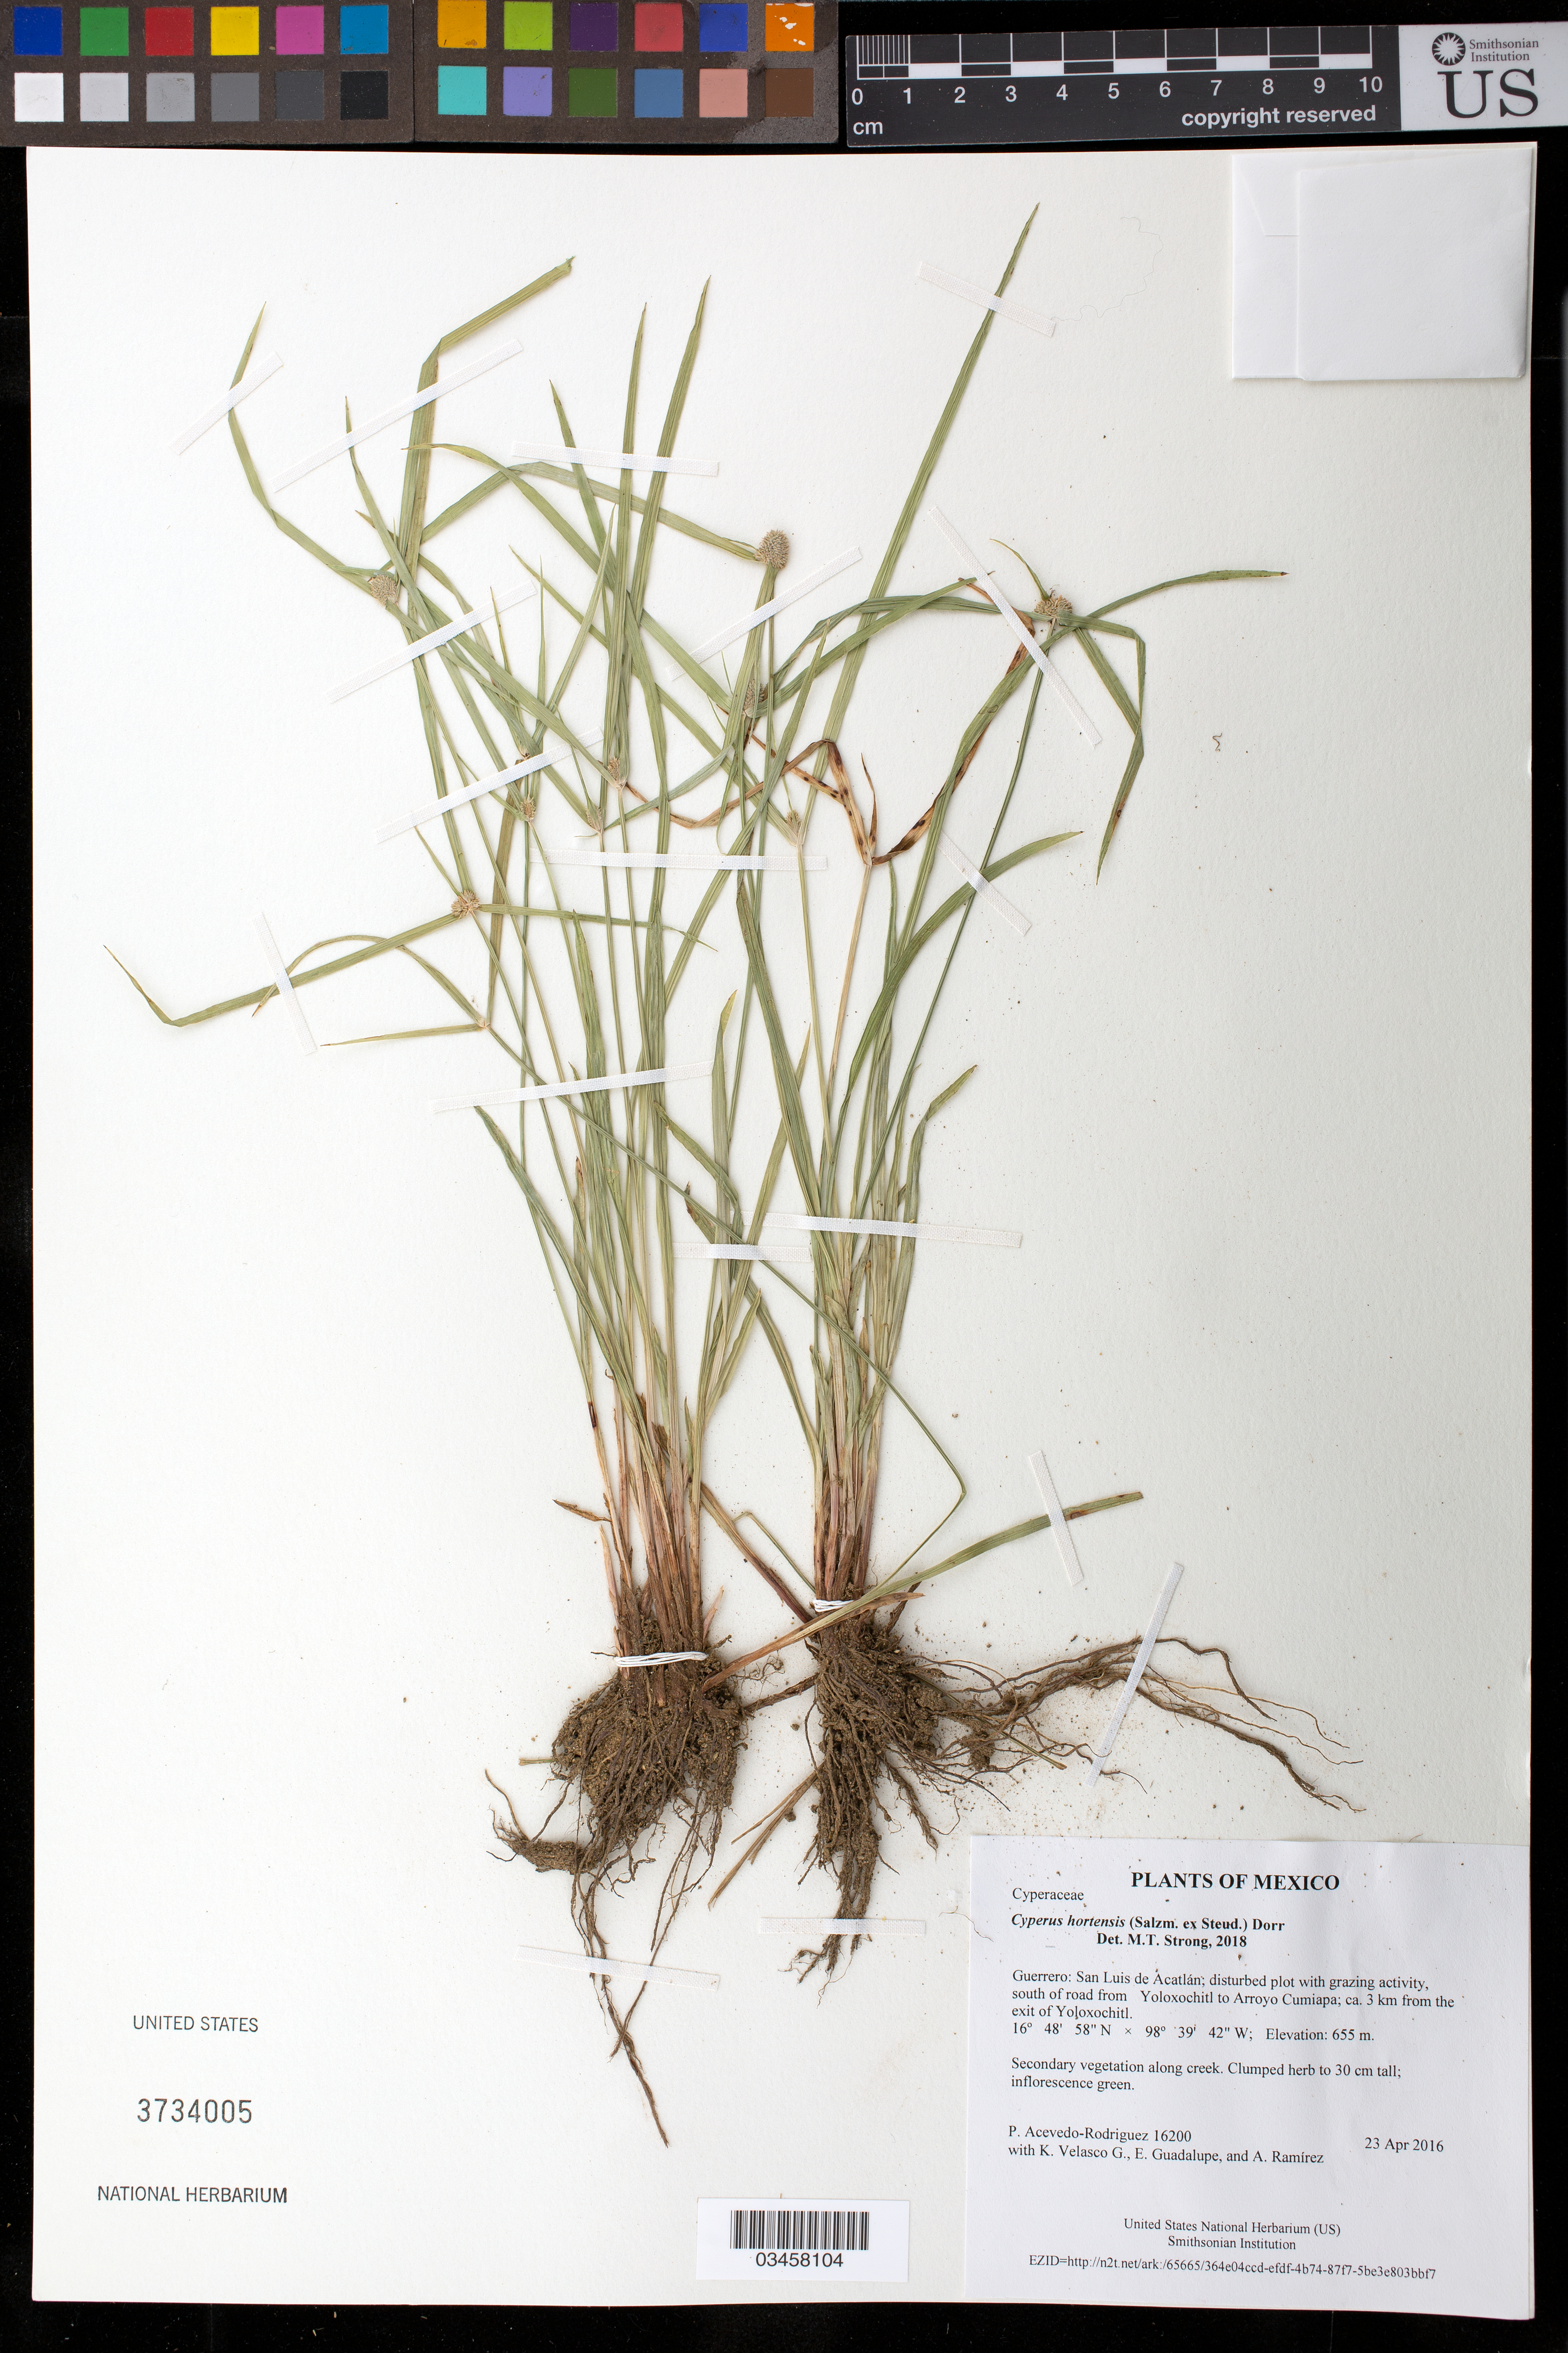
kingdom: Plantae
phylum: Tracheophyta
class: Liliopsida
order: Poales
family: Cyperaceae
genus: Cyperus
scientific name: Cyperus hortensis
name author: (Salzm. ex Steud.) Dorr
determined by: Strong, Mark T., (BOT), Smithsonian Institution - National Museum of Natural History (UNITED STATES)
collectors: P. Acevedo-Rodr., K. Velasco G., E. Guadalupe & A. Ramírez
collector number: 16200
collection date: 2016-04-23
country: Mexico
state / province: Guerrero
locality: San Luis de Acatlán; disturbed plot with grazing activity, south of road from Yoloxochitl to Arroyo Cumiapa; ca. 3 km from the exit of Yoloxochitl.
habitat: Secondary vegetation along creek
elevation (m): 655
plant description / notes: US, NY, MO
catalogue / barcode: US 3734005